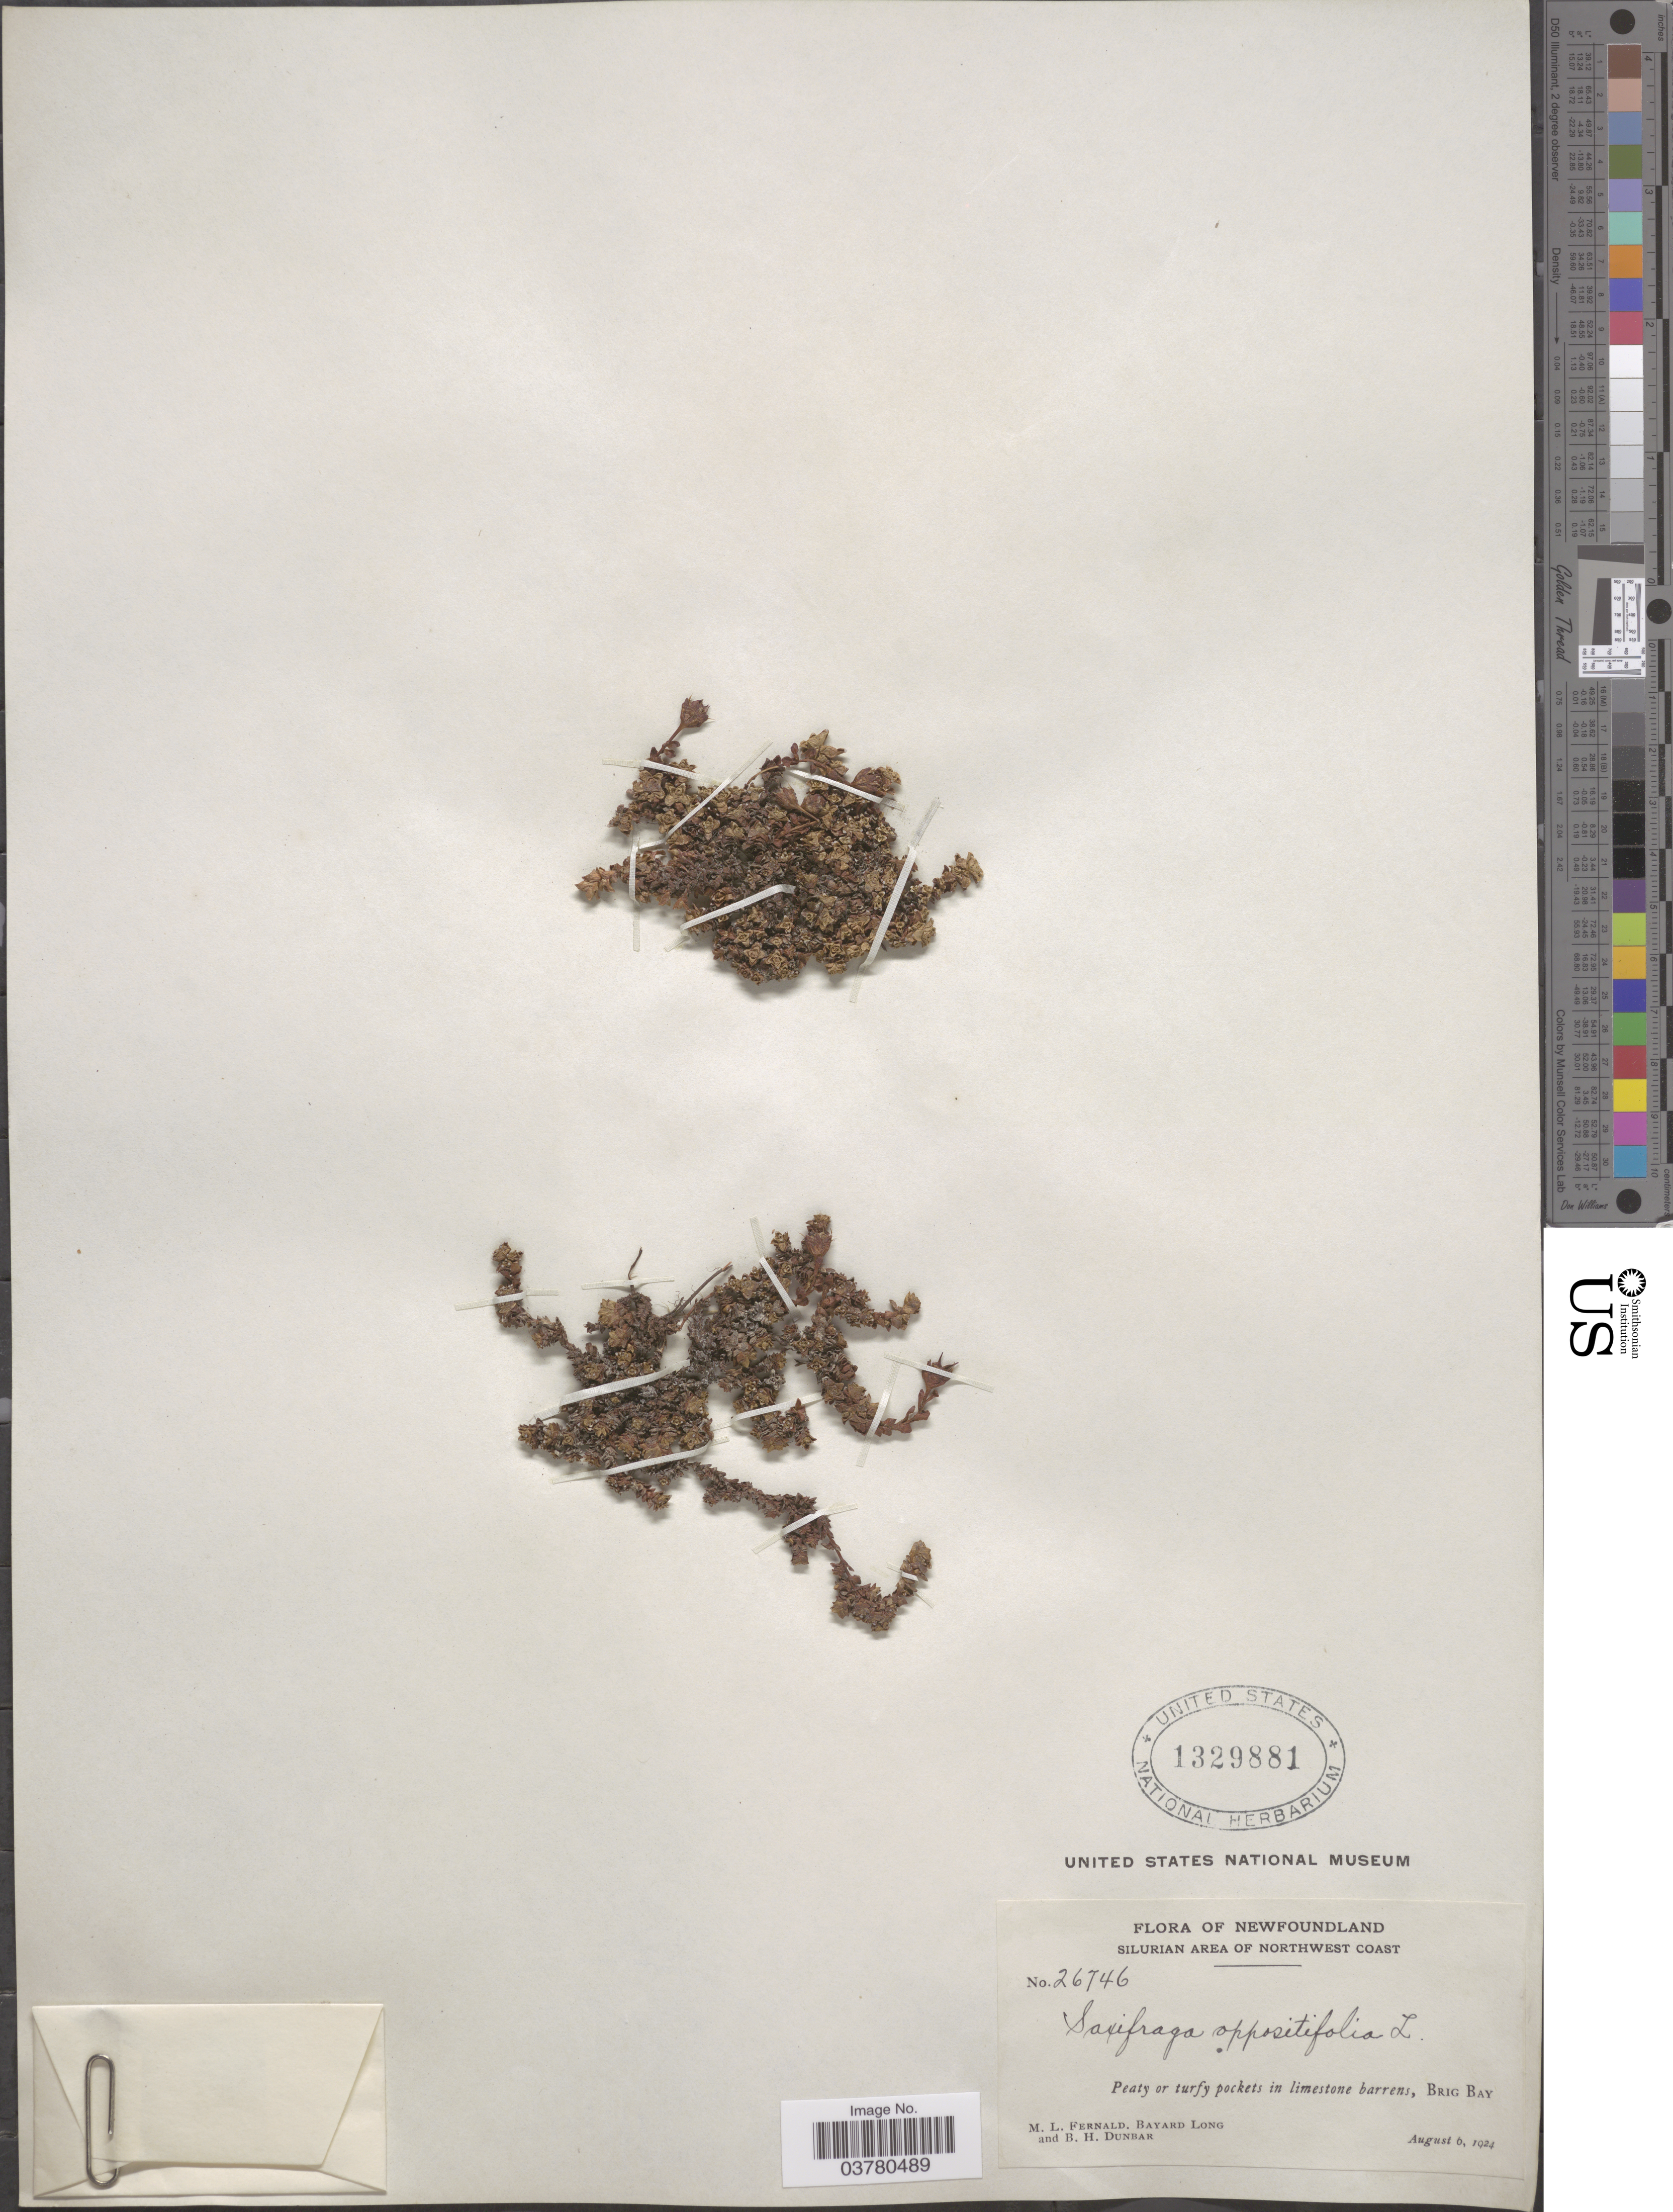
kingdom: Plantae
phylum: Tracheophyta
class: Magnoliopsida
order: Saxifragales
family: Saxifragaceae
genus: Saxifraga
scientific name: Saxifraga oppositifolia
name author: L.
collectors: M. L. Fernald, B. Long & B. Dunbar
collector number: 26746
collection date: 1924-08-06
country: Canada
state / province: Newfoundland and Labrador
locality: Silurian Area of Northwest Coast. Brig Bay.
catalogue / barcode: US 1329881